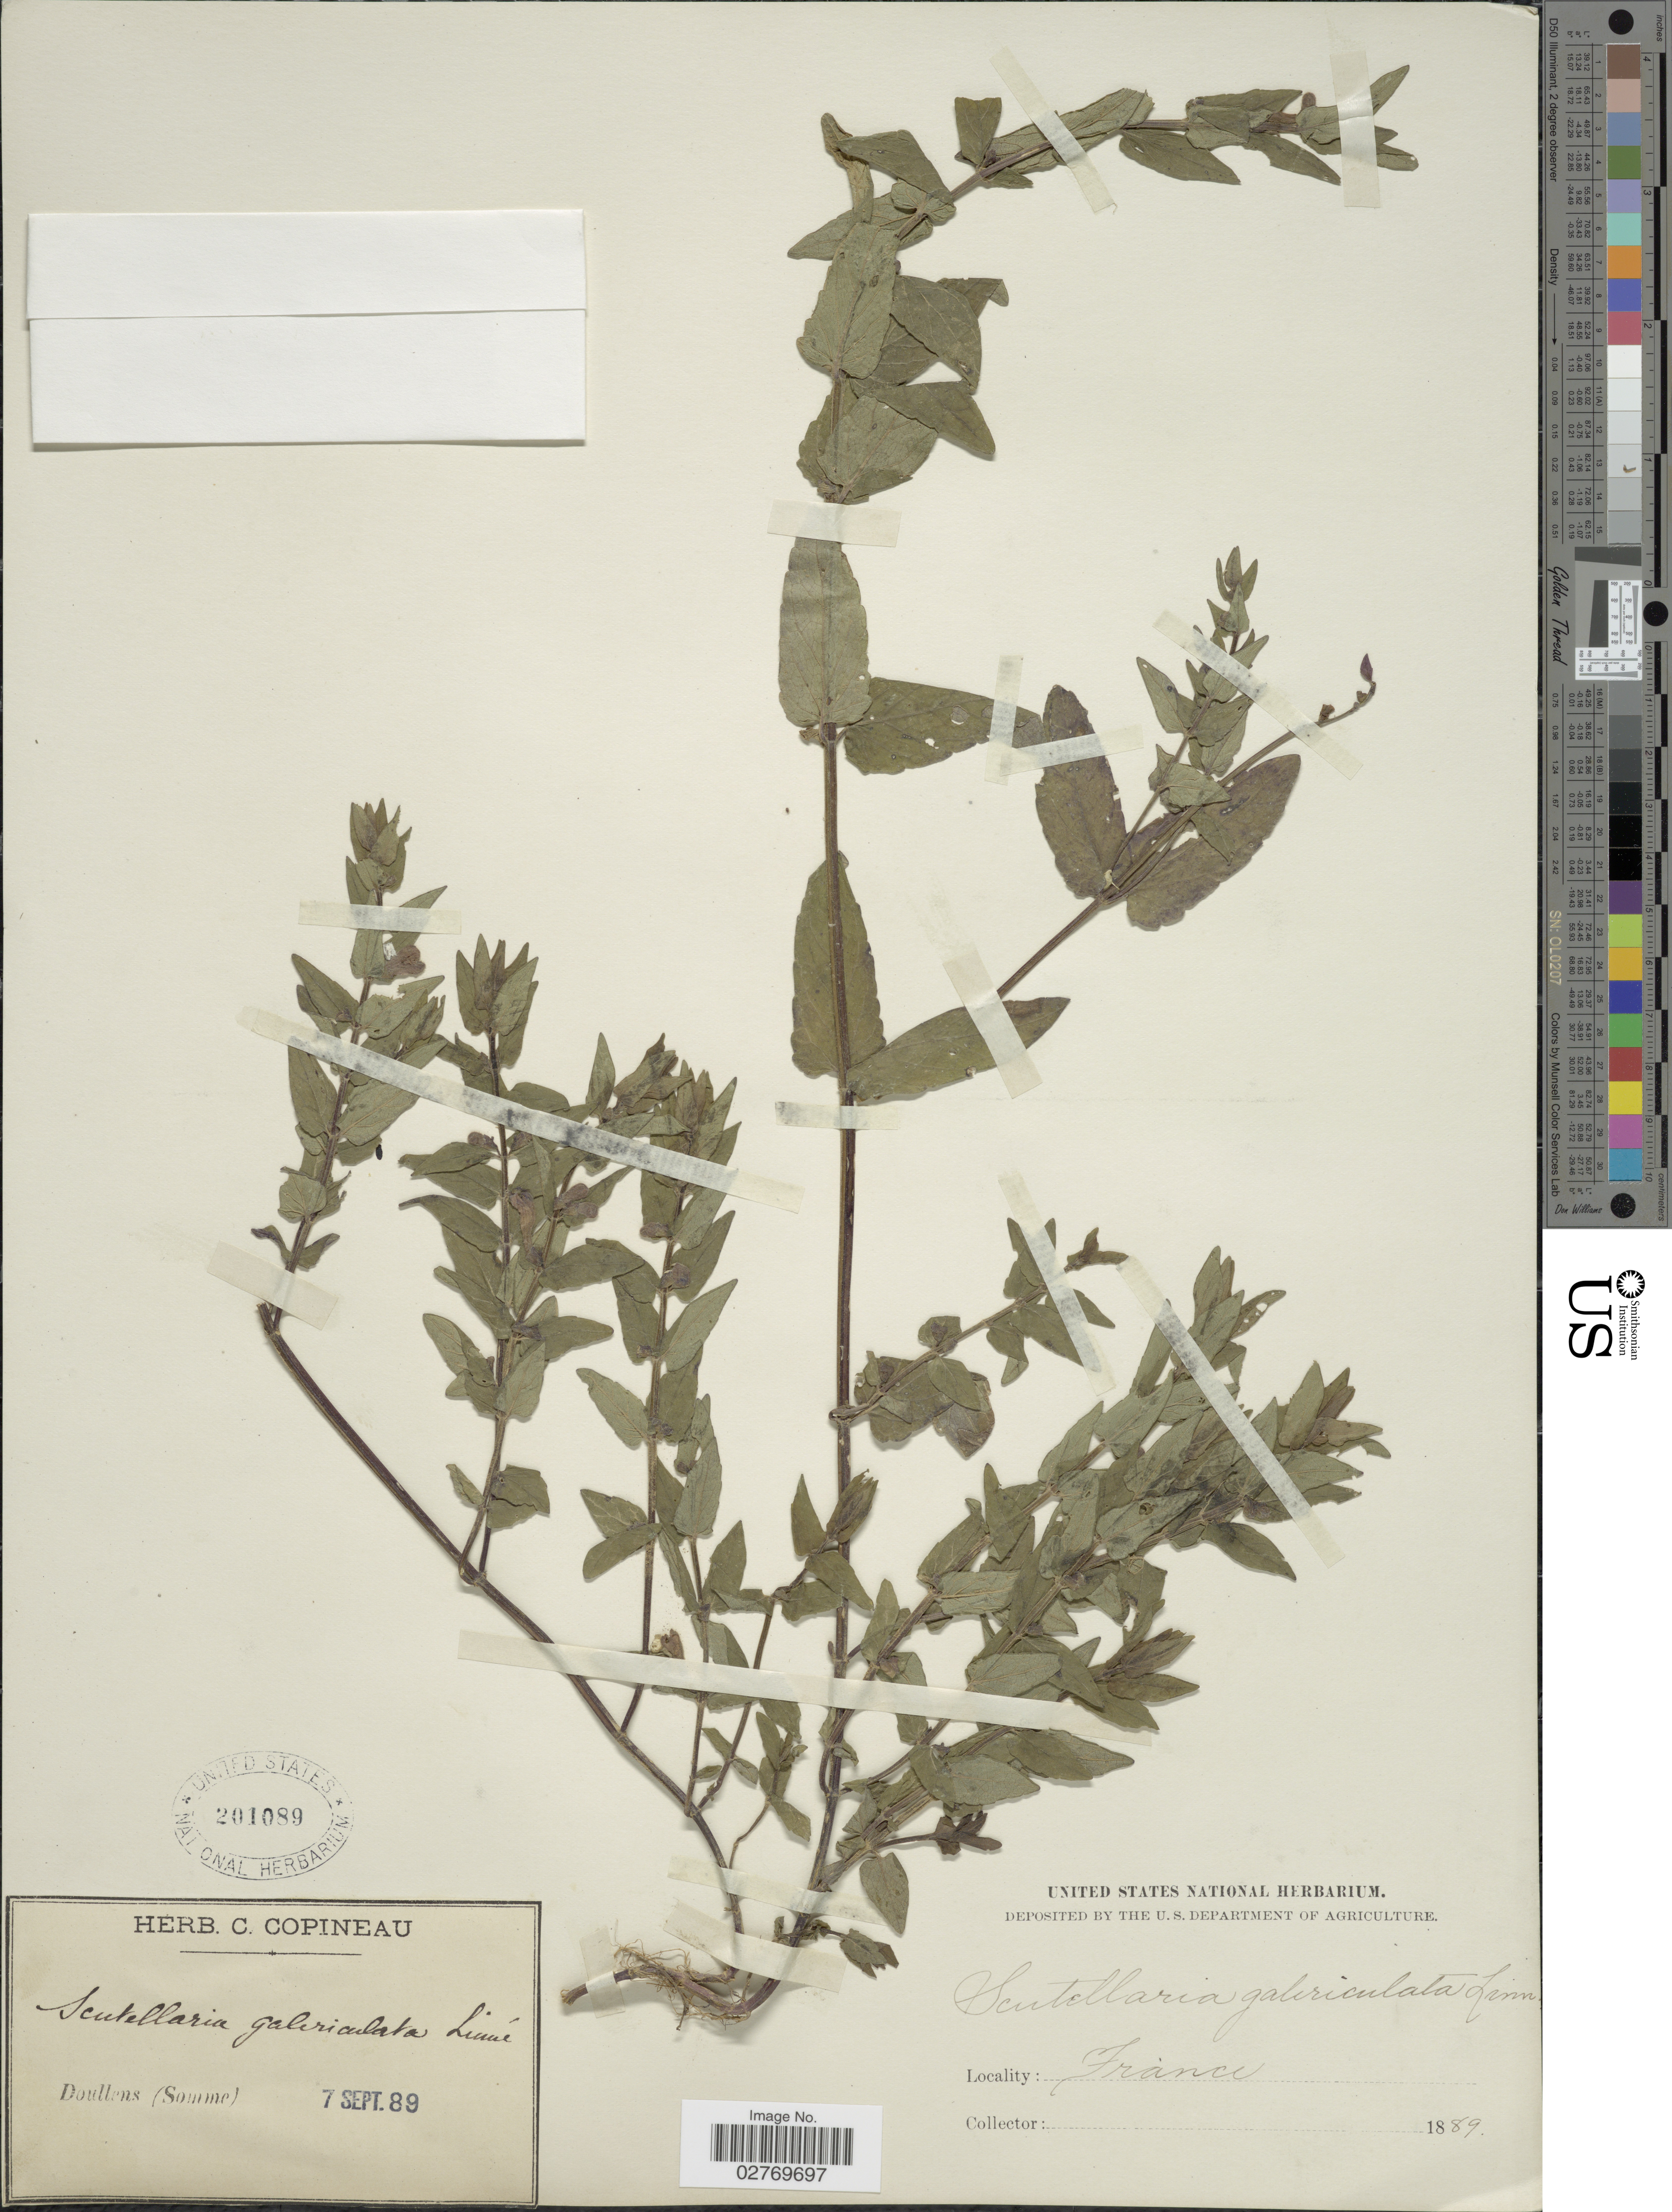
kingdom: Plantae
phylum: Tracheophyta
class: Magnoliopsida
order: Lamiales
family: Lamiaceae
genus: Scutellaria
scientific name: Scutellaria galericulata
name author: L.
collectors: ex herb. C. Copineau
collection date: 1889-09-07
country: France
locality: Doullens (Somme).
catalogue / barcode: US 201089